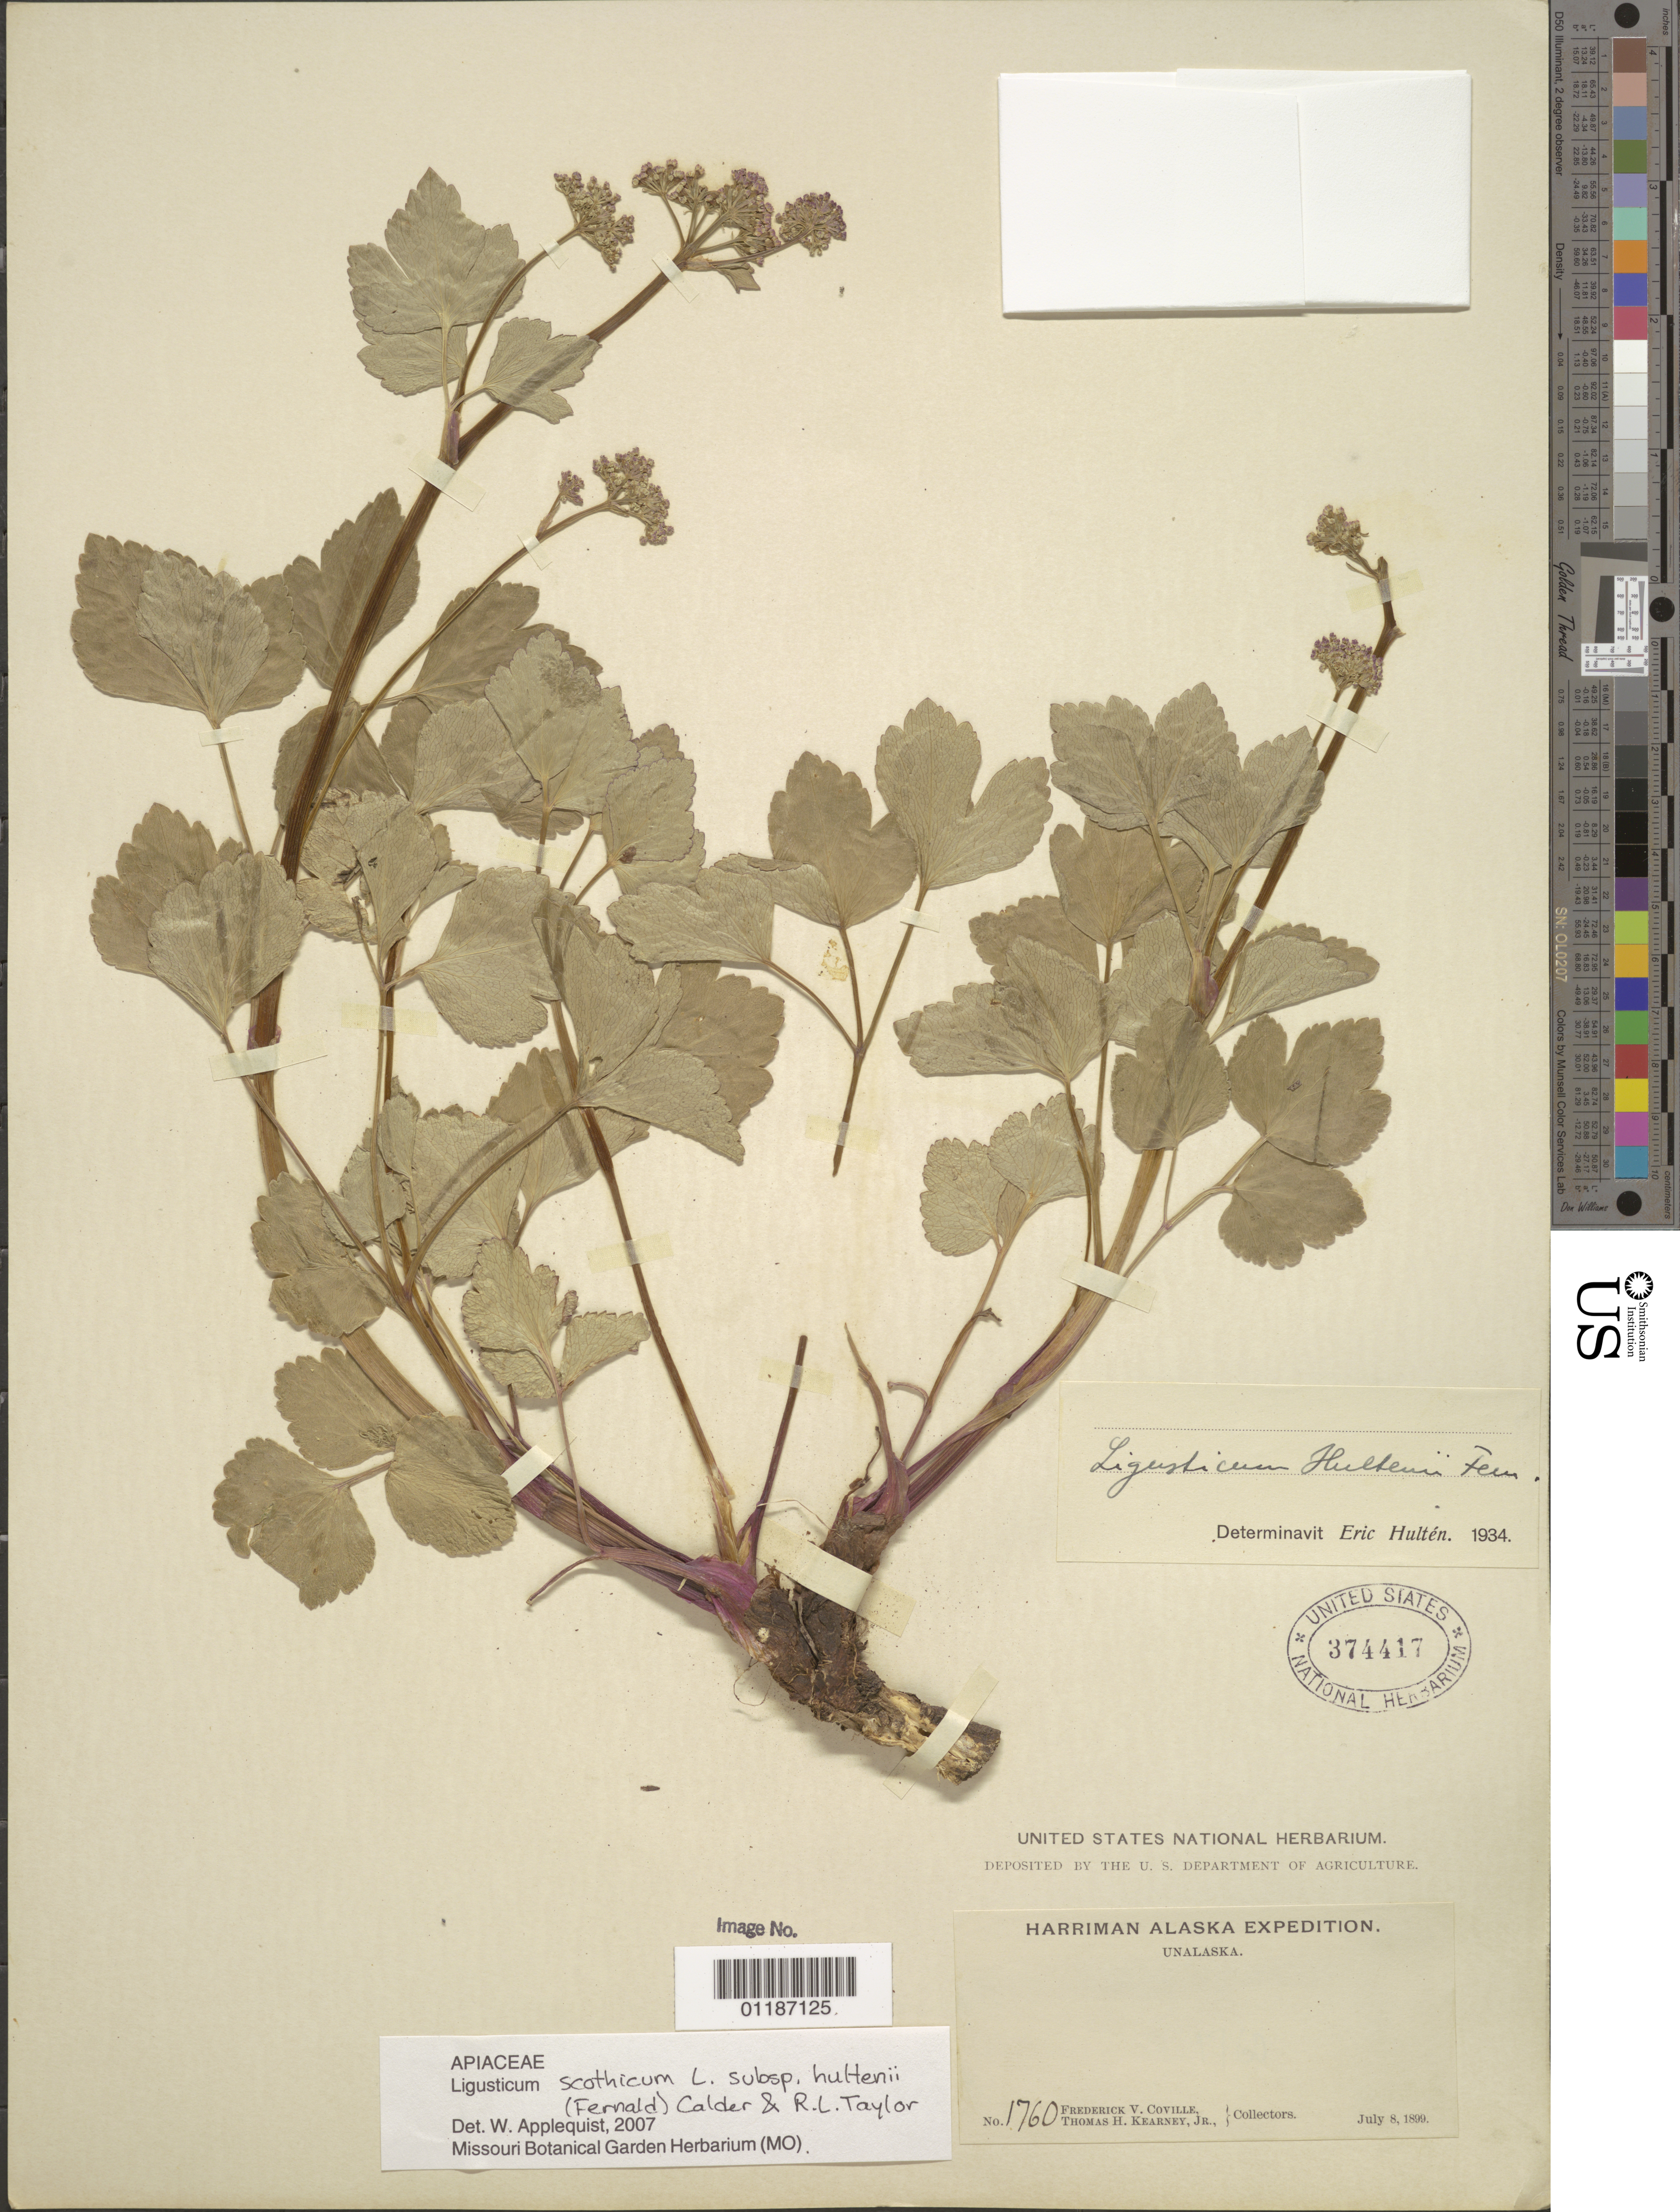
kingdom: Plantae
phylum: Tracheophyta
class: Magnoliopsida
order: Apiales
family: Apiaceae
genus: Ligusticum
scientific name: Ligusticum scoticum subsp. hultenii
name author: (Fernald) Calder & Roy L. Taylor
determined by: Applequist, W. L.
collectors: F. V. Coville & T. H. Kearney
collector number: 1760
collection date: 1899-07-08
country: United States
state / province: Alaska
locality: Unalaska.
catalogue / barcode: US 374417